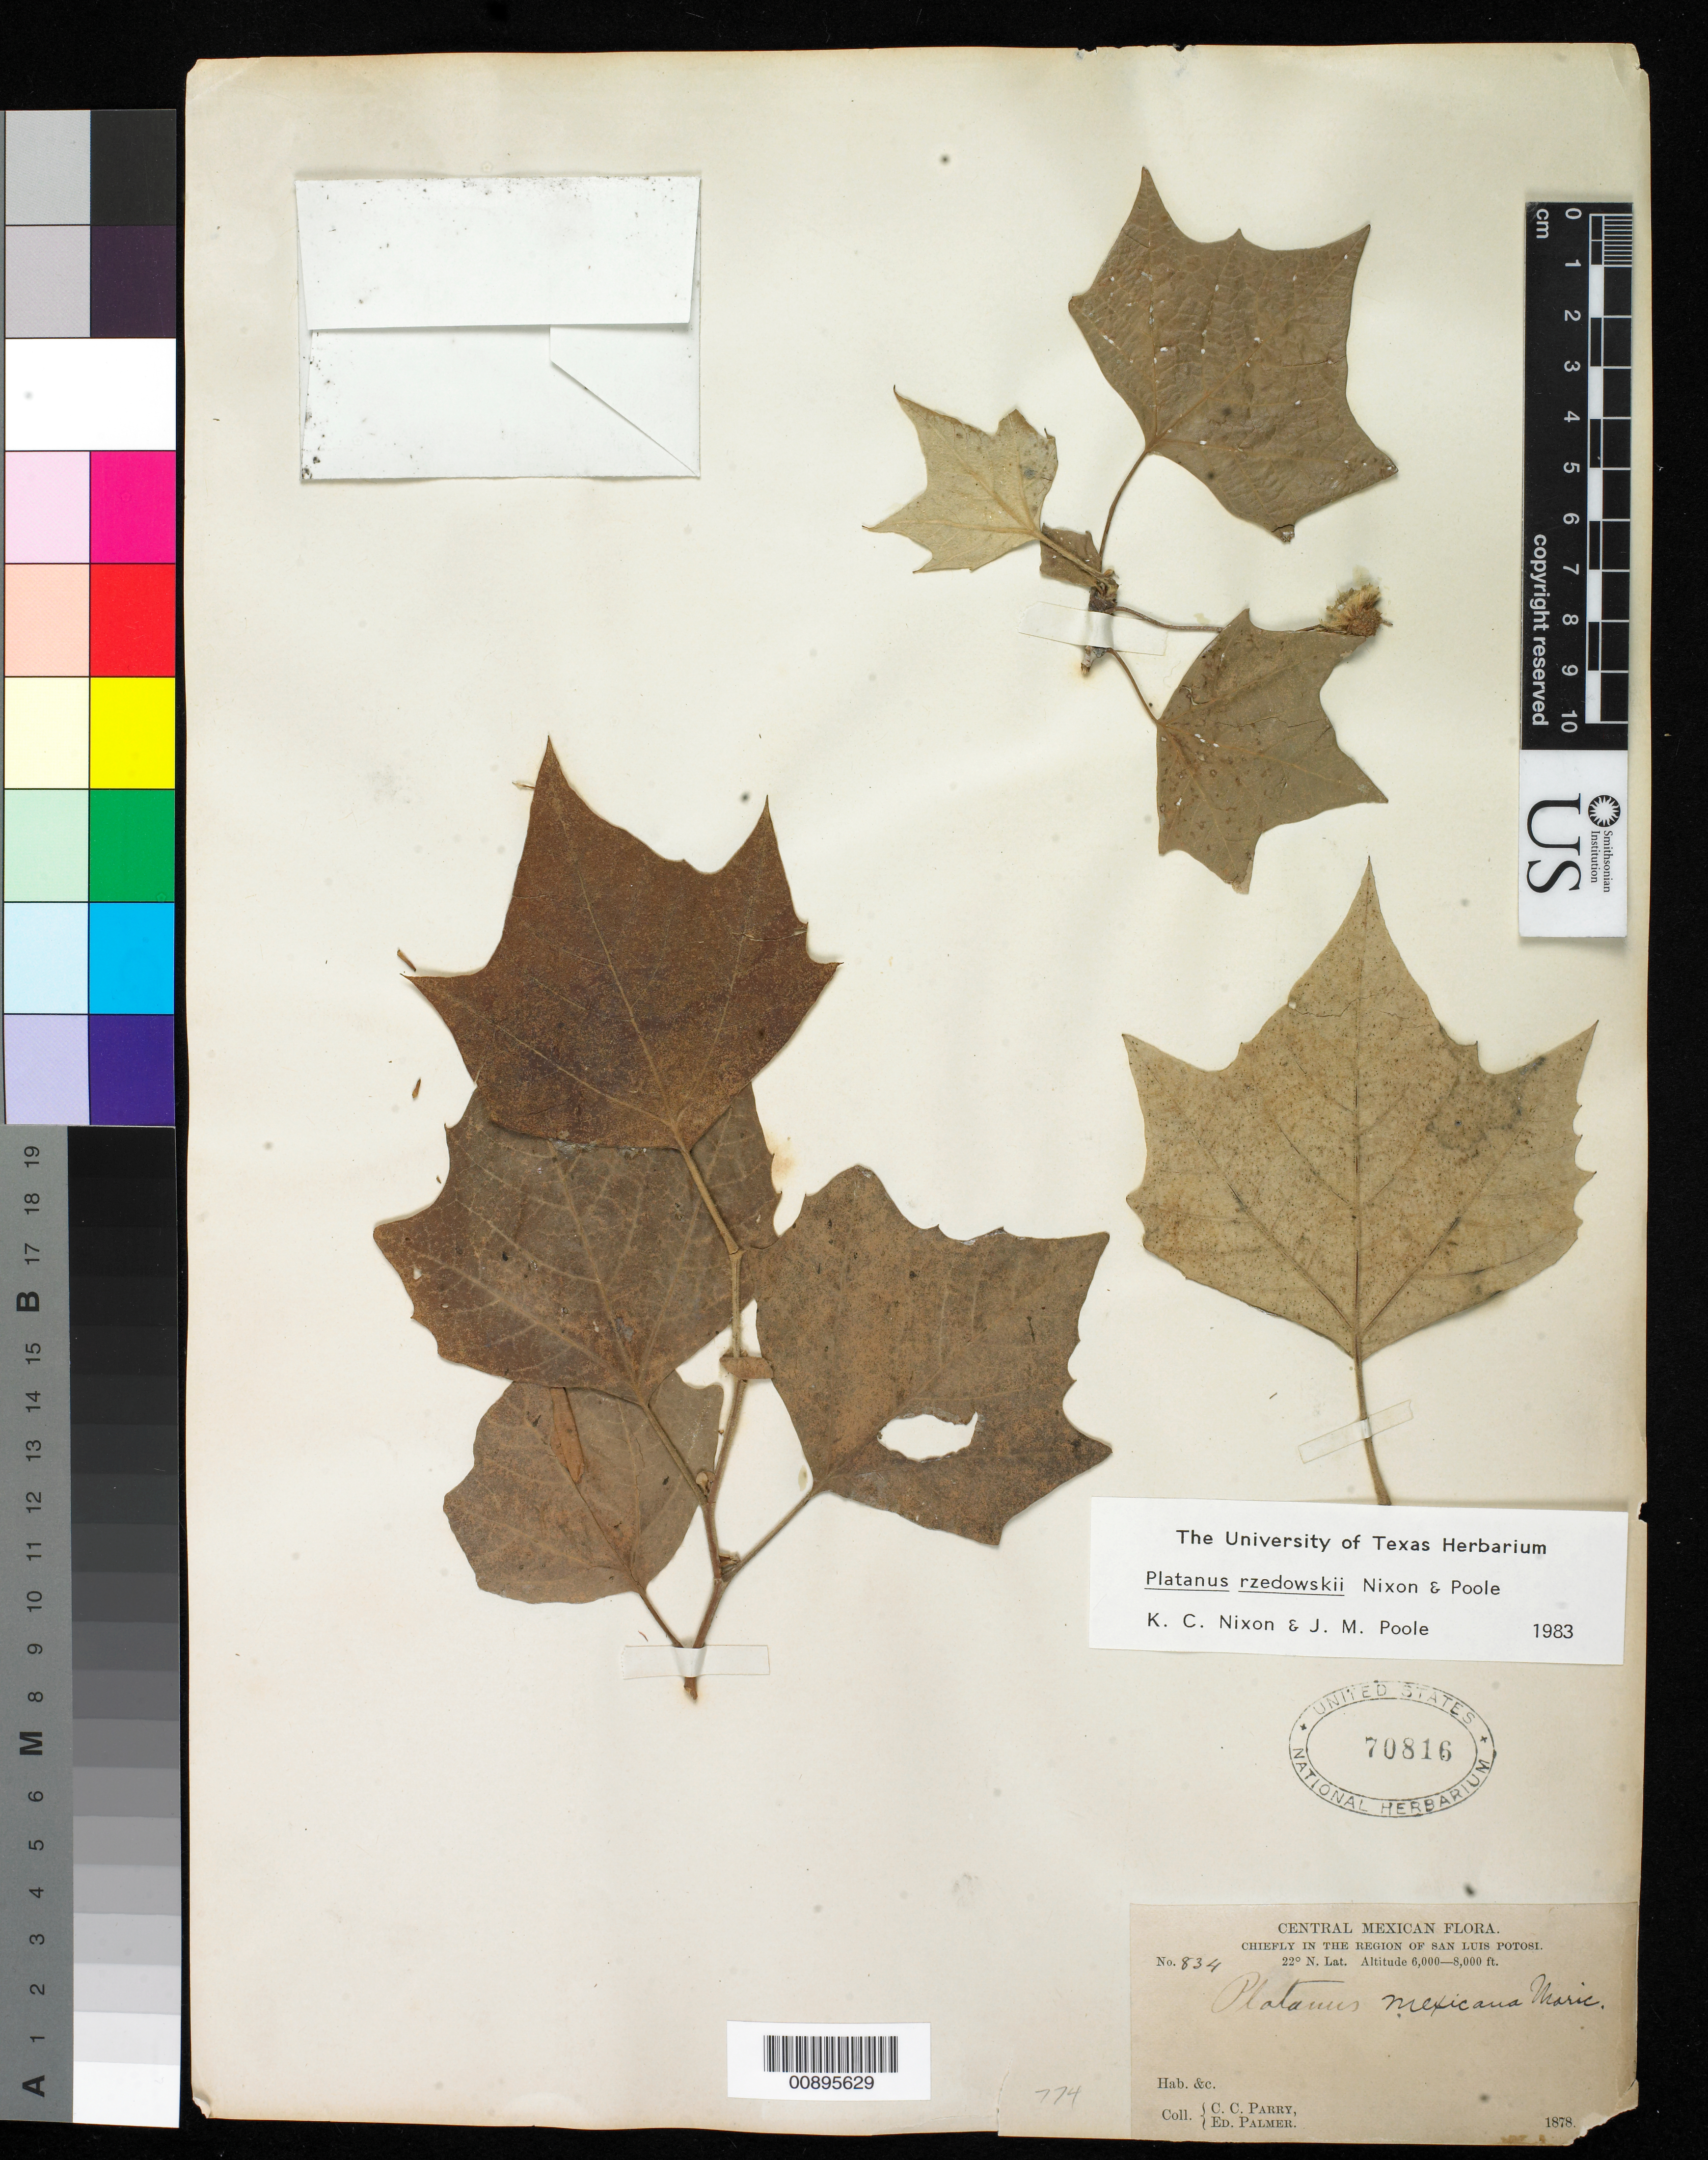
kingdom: Plantae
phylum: Tracheophyta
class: Magnoliopsida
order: Proteales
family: Platanaceae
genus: Platanus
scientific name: Platanus rzedowskii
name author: Nixon & J.M. Poole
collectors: C. C. Parry & E. Palmer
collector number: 834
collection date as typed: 1878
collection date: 1878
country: Mexico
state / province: San Luis Potosí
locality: Chiefly in the region of San Luis Potosí.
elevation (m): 1829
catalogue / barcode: US 70816